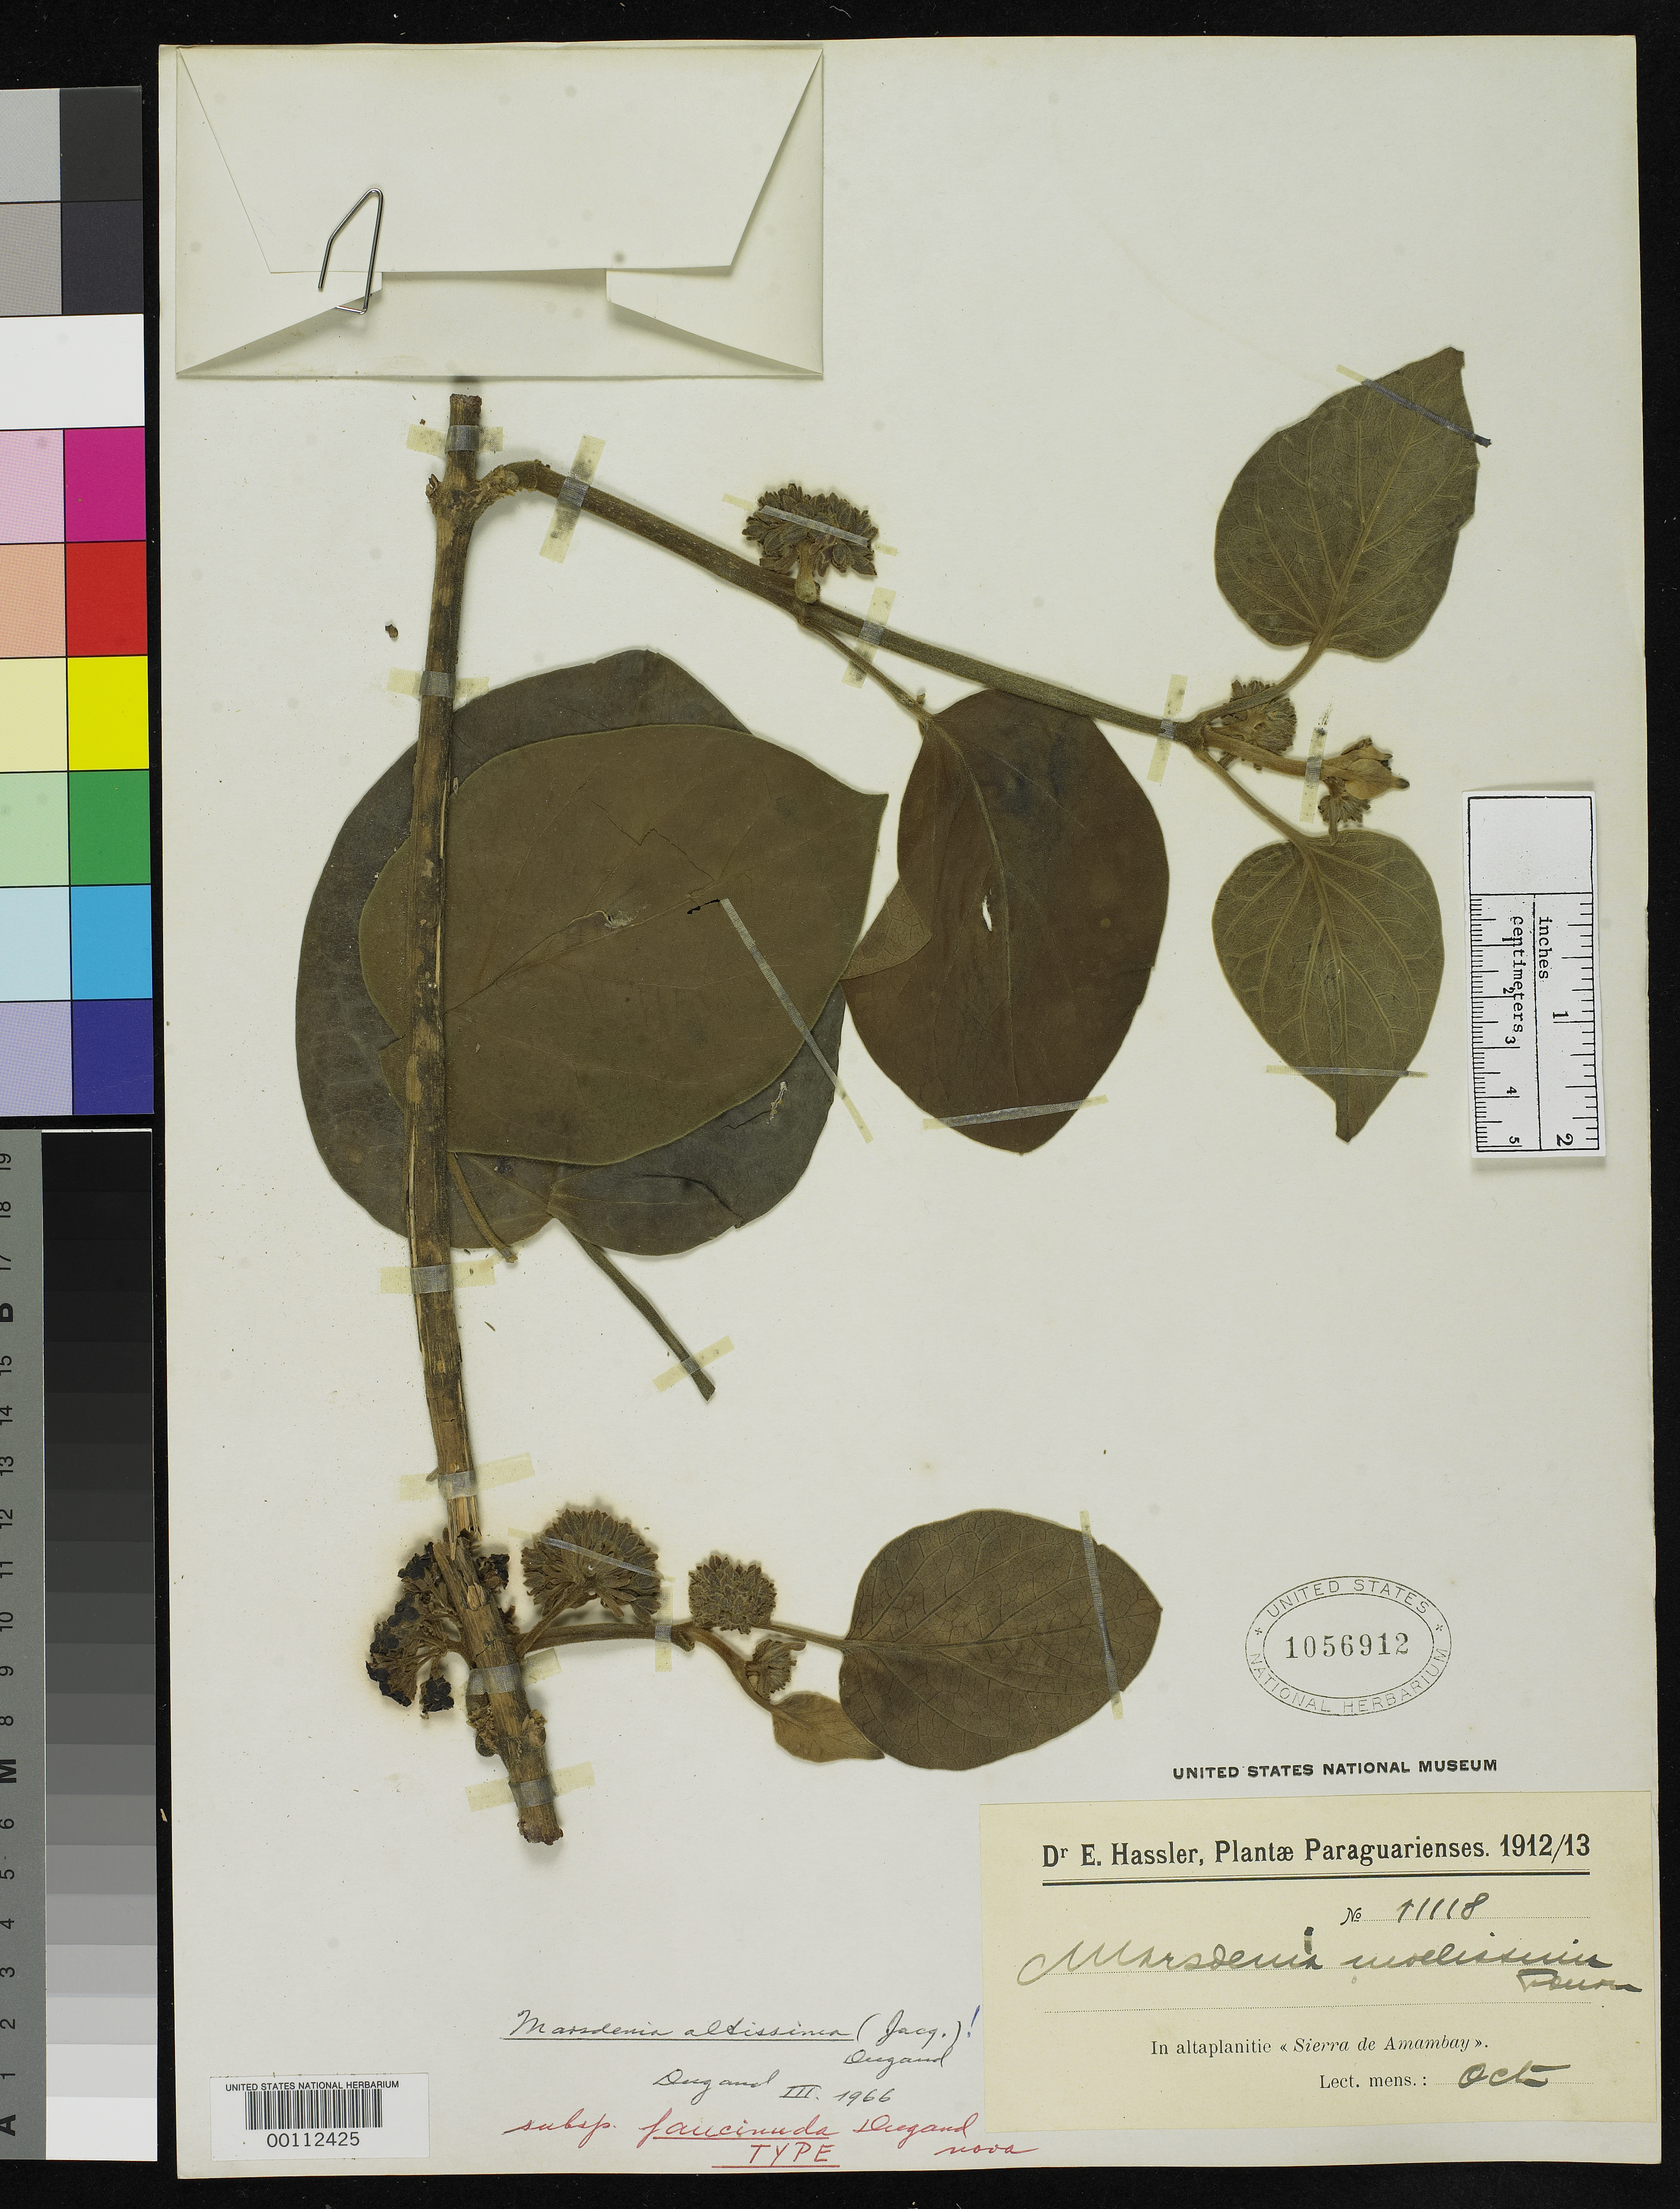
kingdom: Plantae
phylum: Tracheophyta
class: Magnoliopsida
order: Gentianales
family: Apocynaceae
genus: Marsdenia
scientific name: Marsdenia altissima subsp. faucinuda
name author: Dugand G.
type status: Holotype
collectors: E. Hassler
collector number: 11118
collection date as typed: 1912 to -- --- 1913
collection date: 1912/1913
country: Paraguay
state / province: Amambay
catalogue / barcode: US 1056912